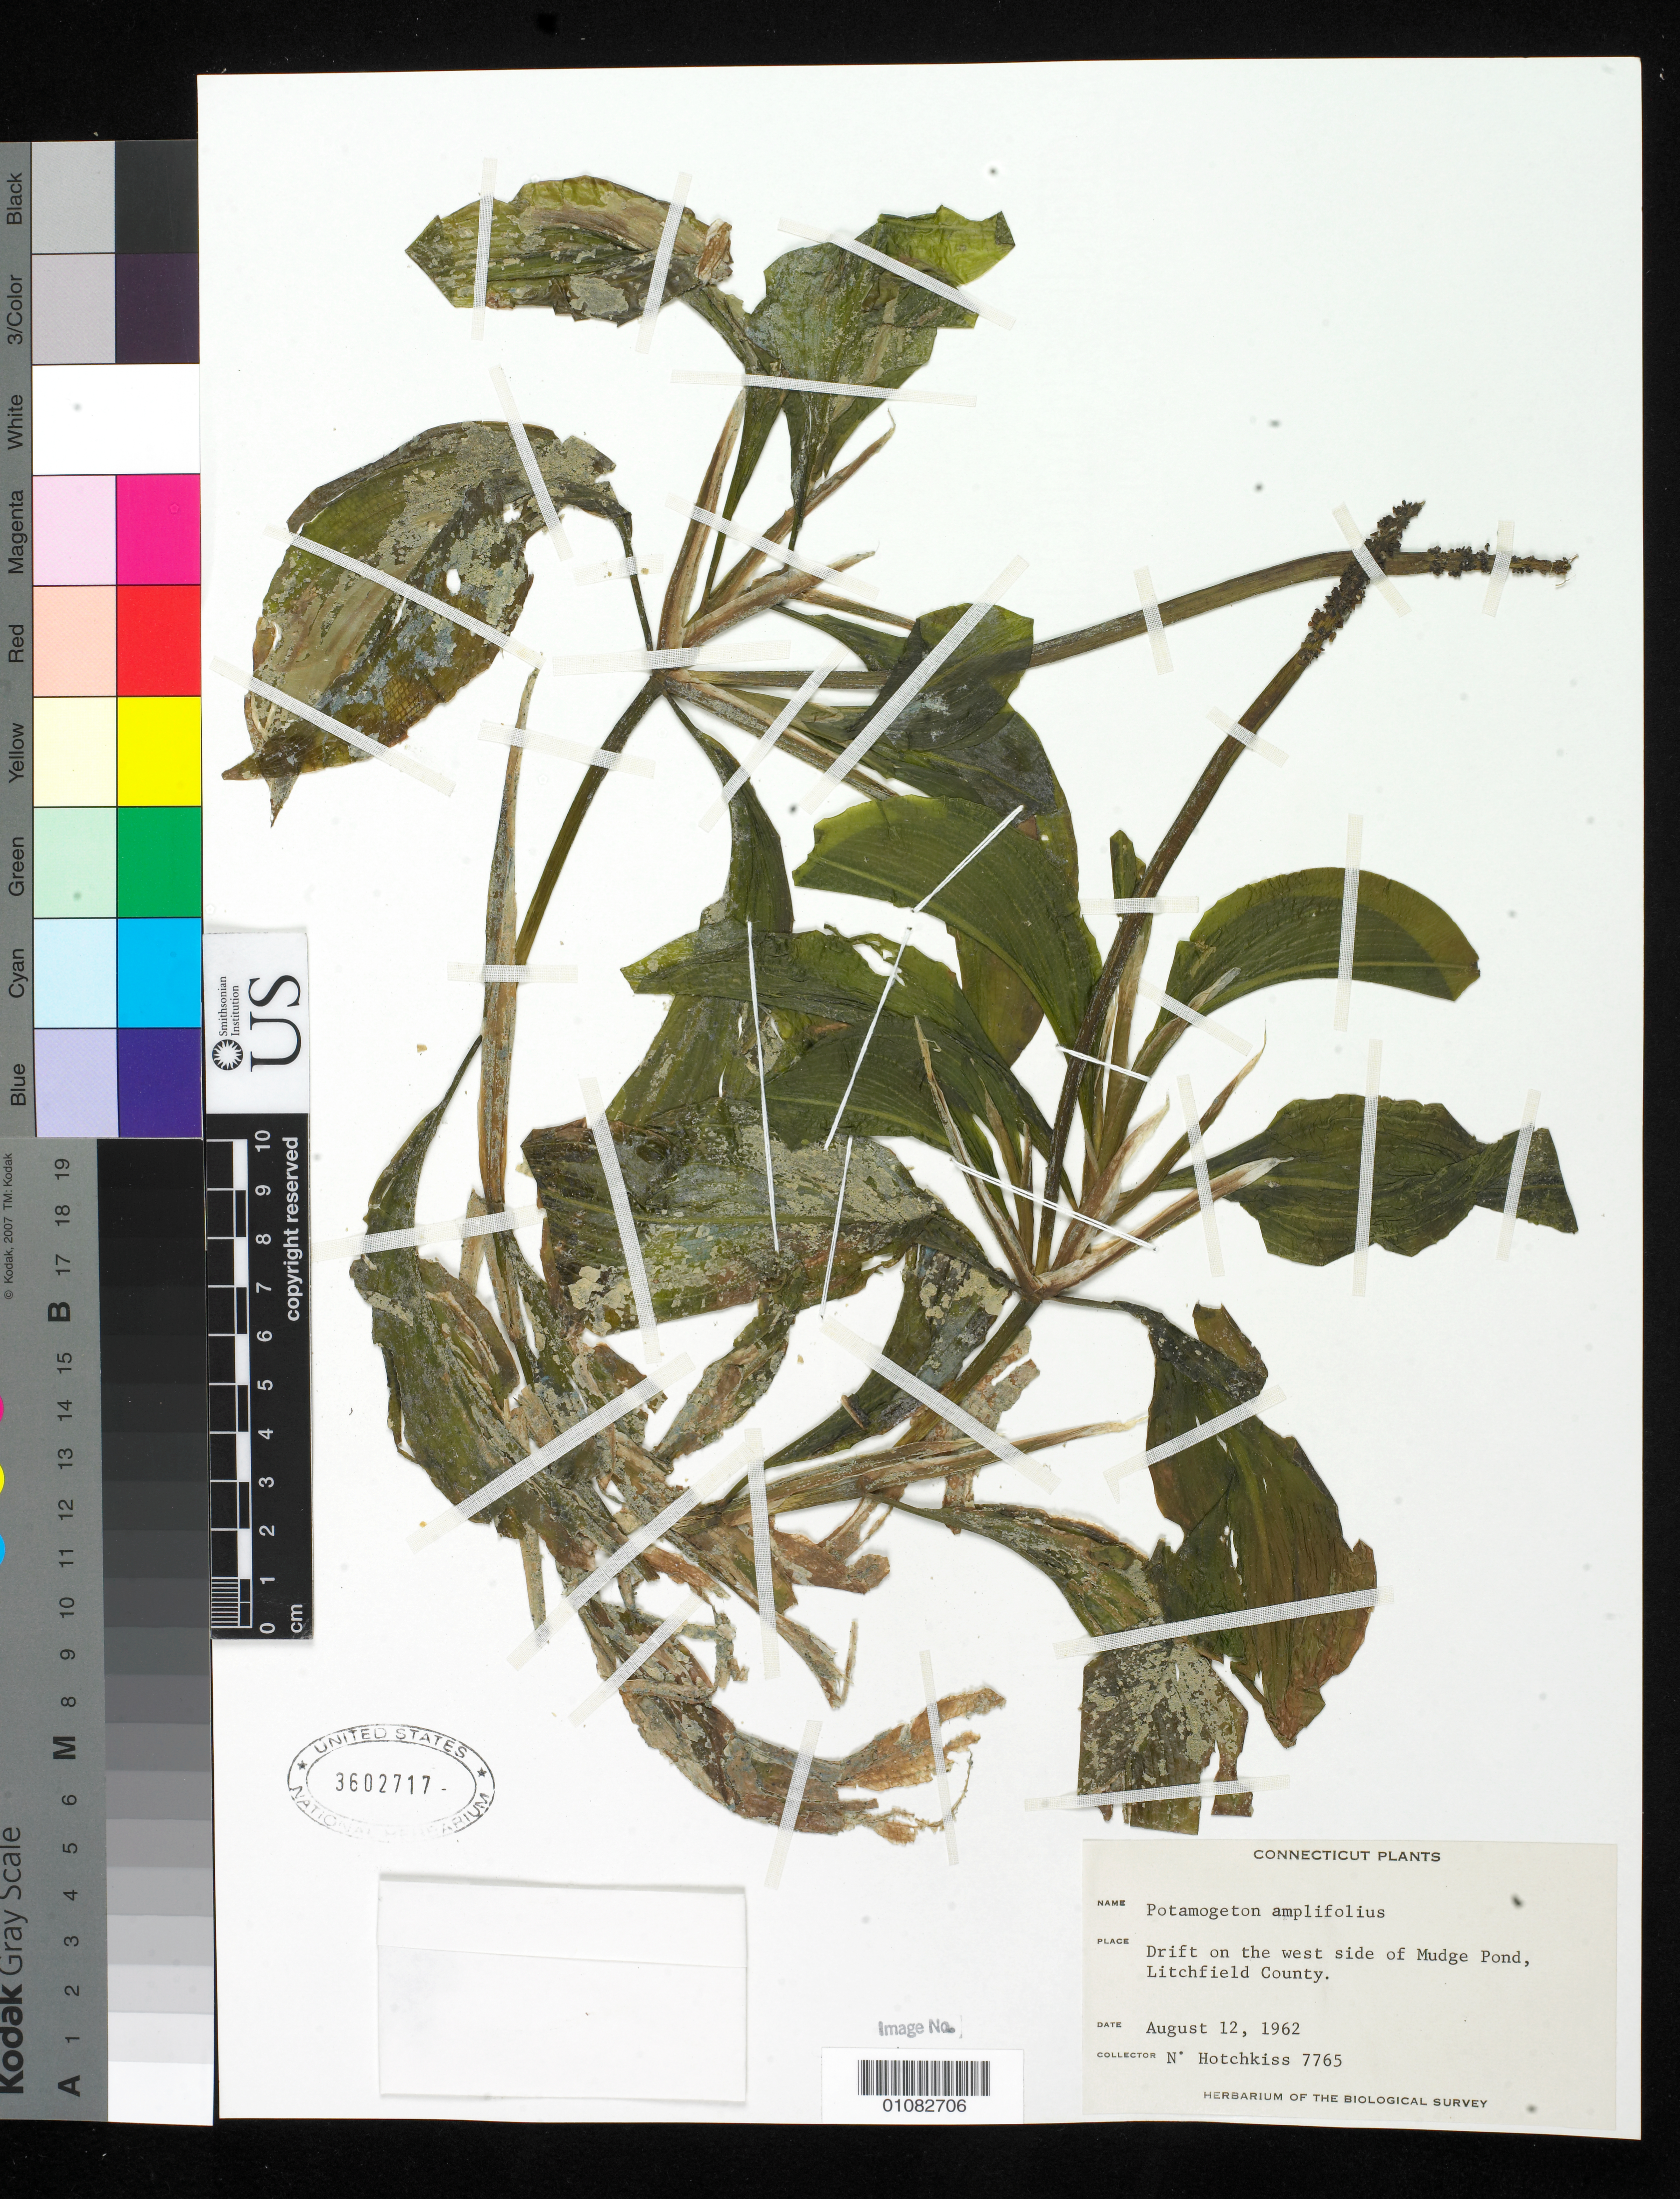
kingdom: Plantae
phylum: Tracheophyta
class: Liliopsida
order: Alismatales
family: Potamogetonaceae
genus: Potamogeton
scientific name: Potamogeton amplifolius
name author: Tuckerm.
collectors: N. Hotchkiss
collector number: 7765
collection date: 1962-08-12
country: United States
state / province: Connecticut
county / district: Litchfield County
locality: Mudge Pond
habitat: Drift on the west side of pond.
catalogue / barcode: US 3602717